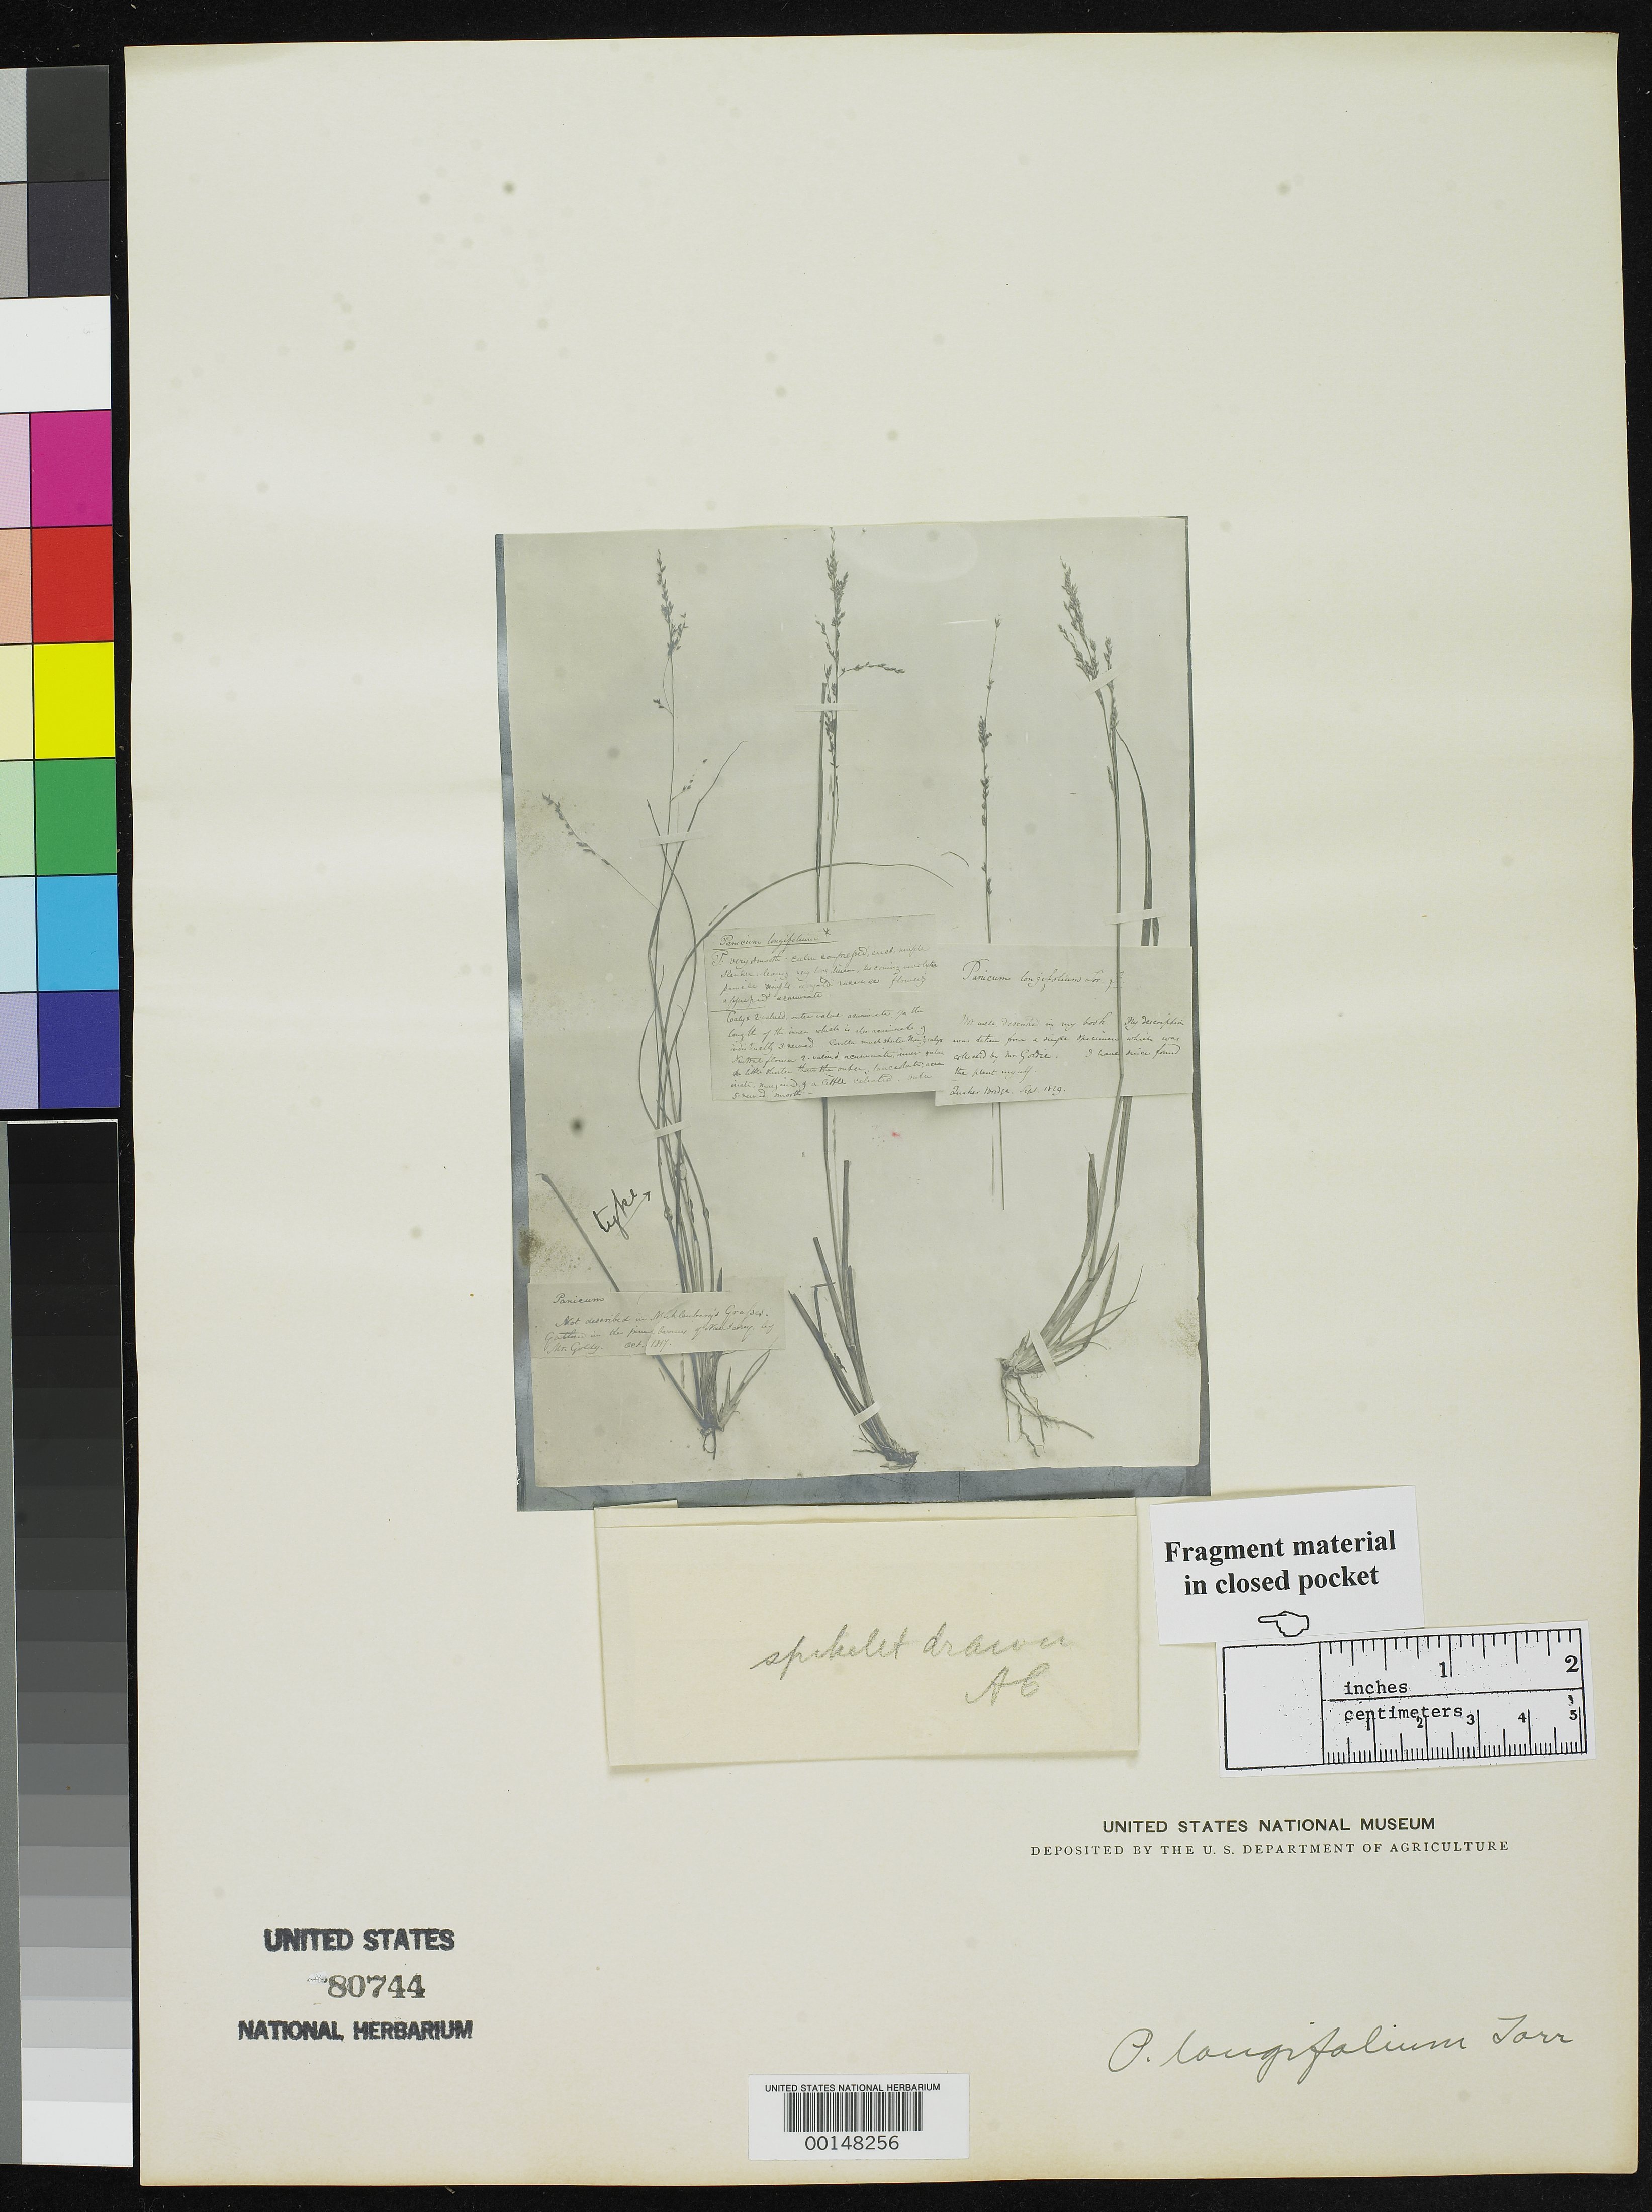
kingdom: Plantae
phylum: Tracheophyta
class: Liliopsida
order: Poales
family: Poaceae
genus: Panicum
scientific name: Panicum longifolium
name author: Torr.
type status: Type Fragment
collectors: -. Goldy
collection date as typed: Oct 1817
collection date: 1817-10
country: United States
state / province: New Jersey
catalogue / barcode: US 80744